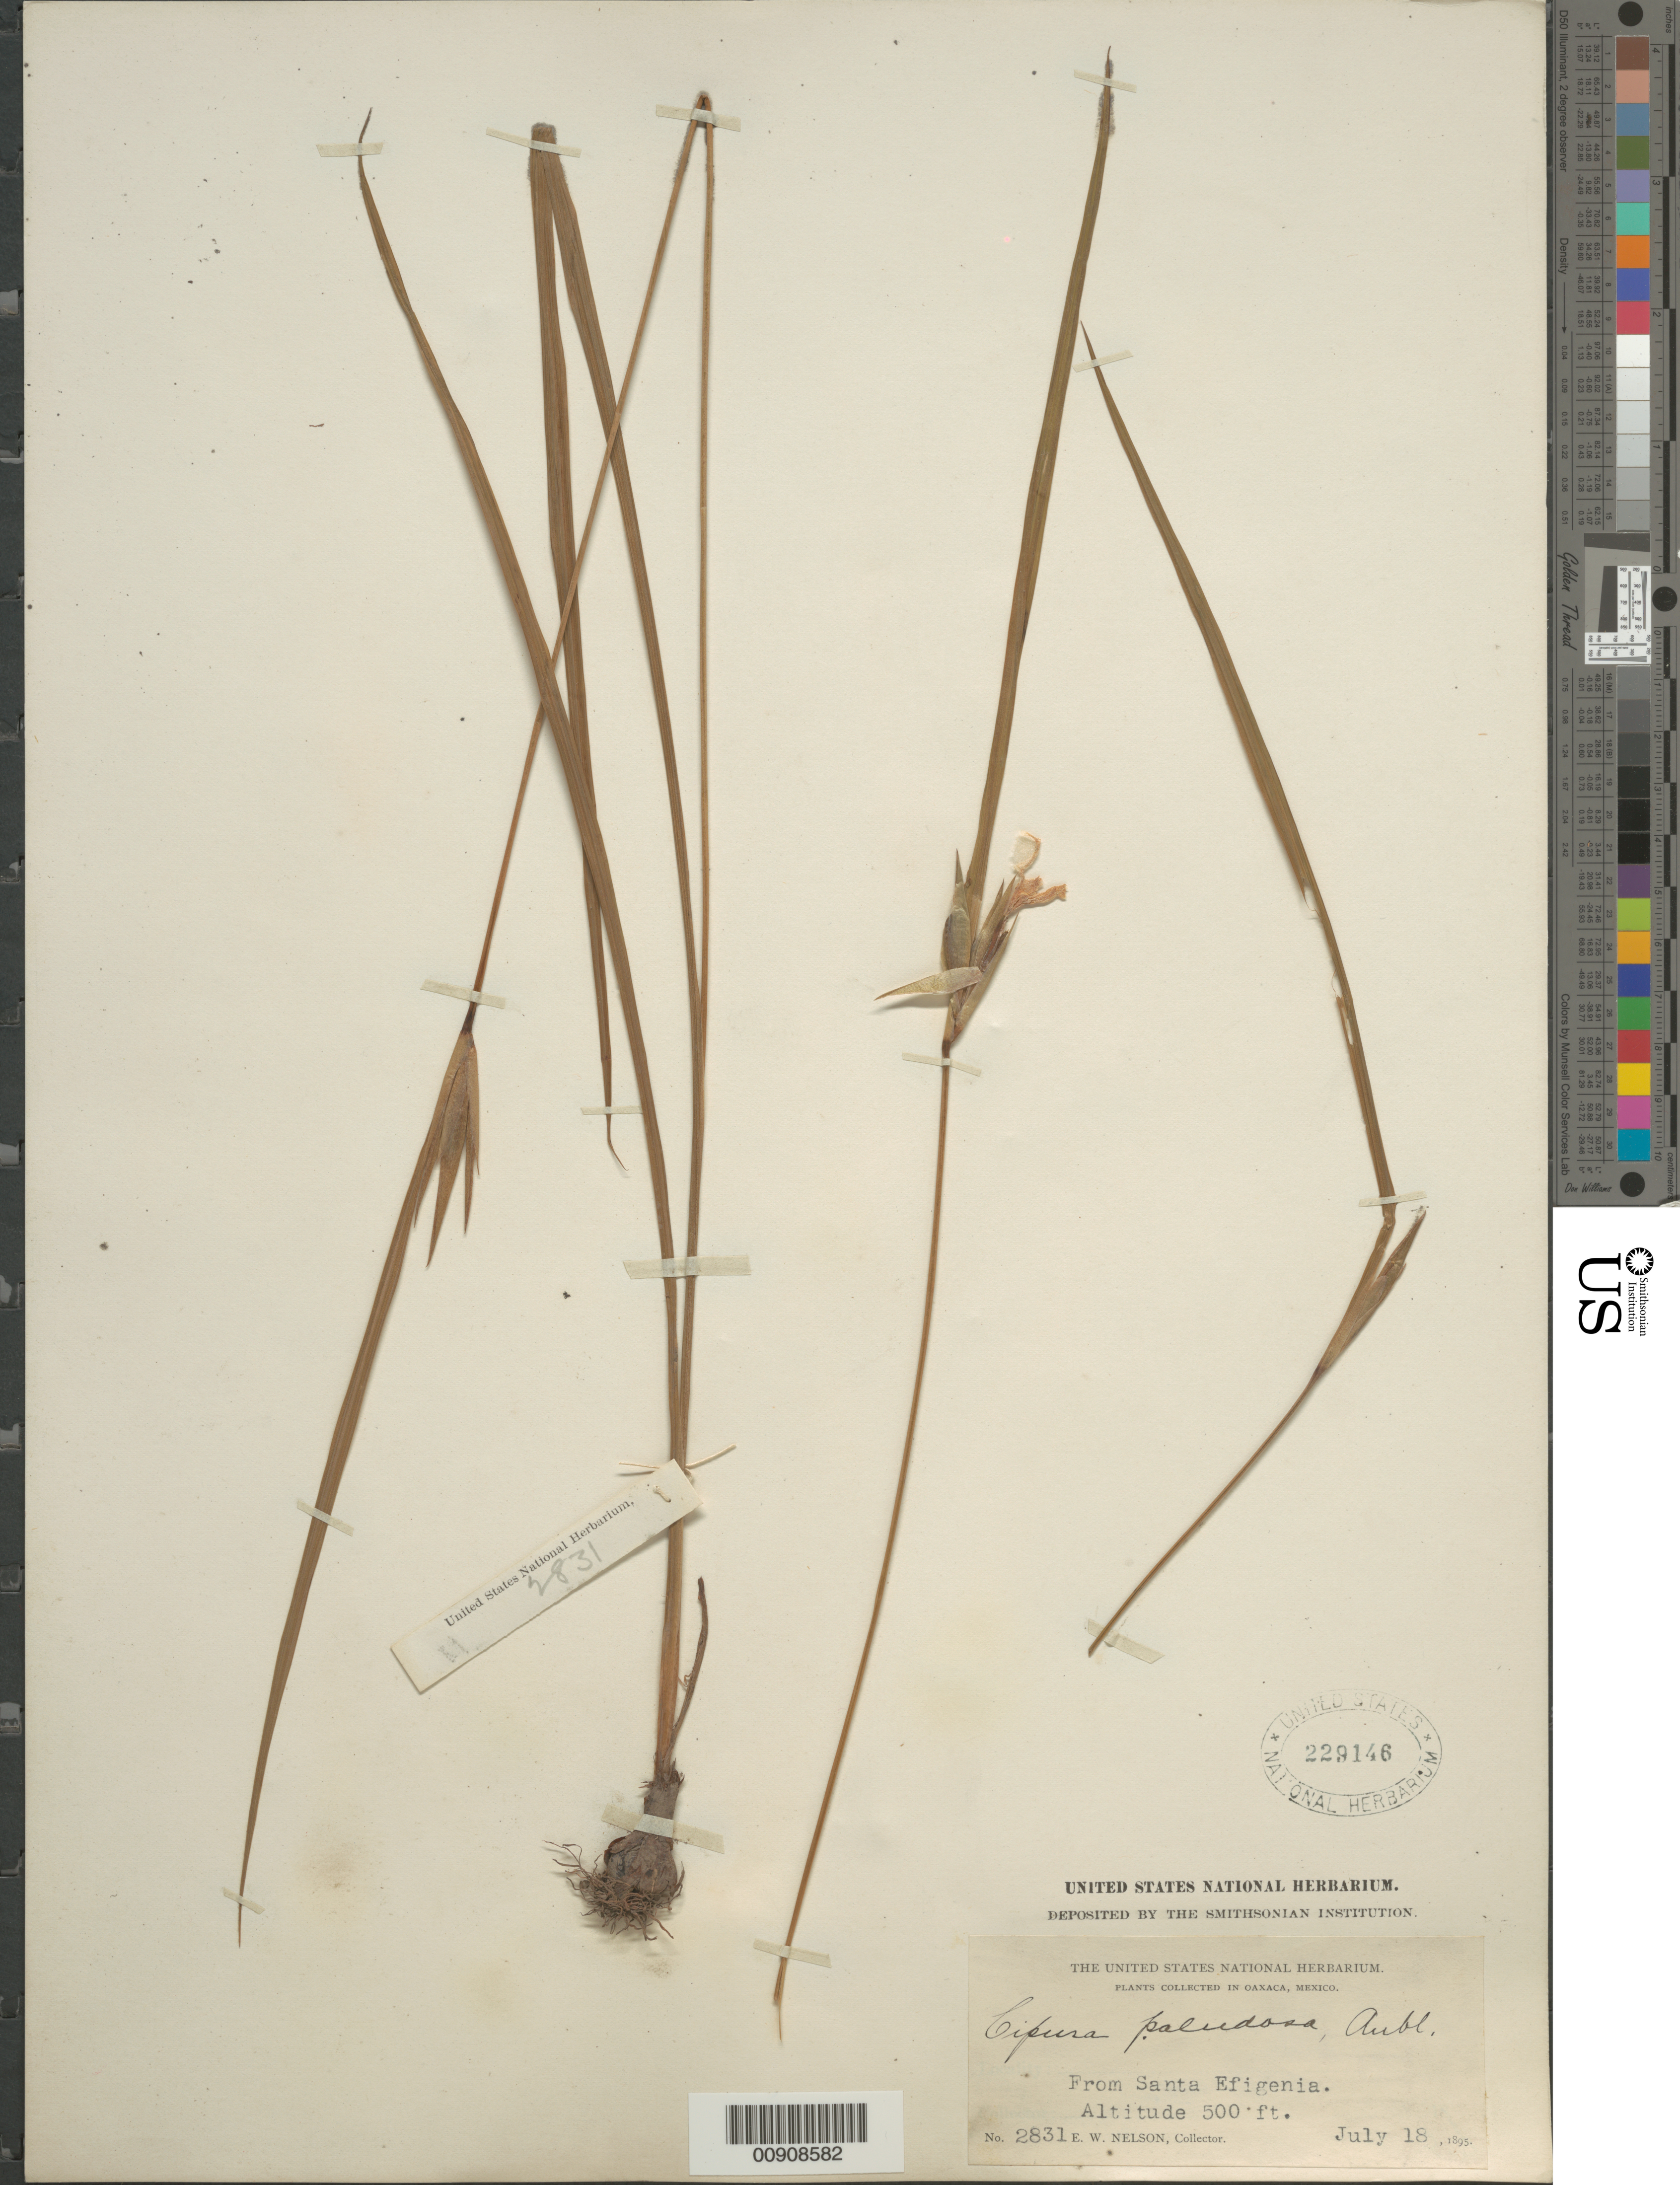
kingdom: Plantae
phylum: Tracheophyta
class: Liliopsida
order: Asparagales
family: Iridaceae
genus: Cipura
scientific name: Cipura paludosa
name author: Aubl.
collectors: E. W. Nelson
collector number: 2831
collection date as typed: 18 Jul 1895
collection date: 1895-07-18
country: Mexico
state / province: Oaxaca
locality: From Santa Efigenia.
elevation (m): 152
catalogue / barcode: US 229146